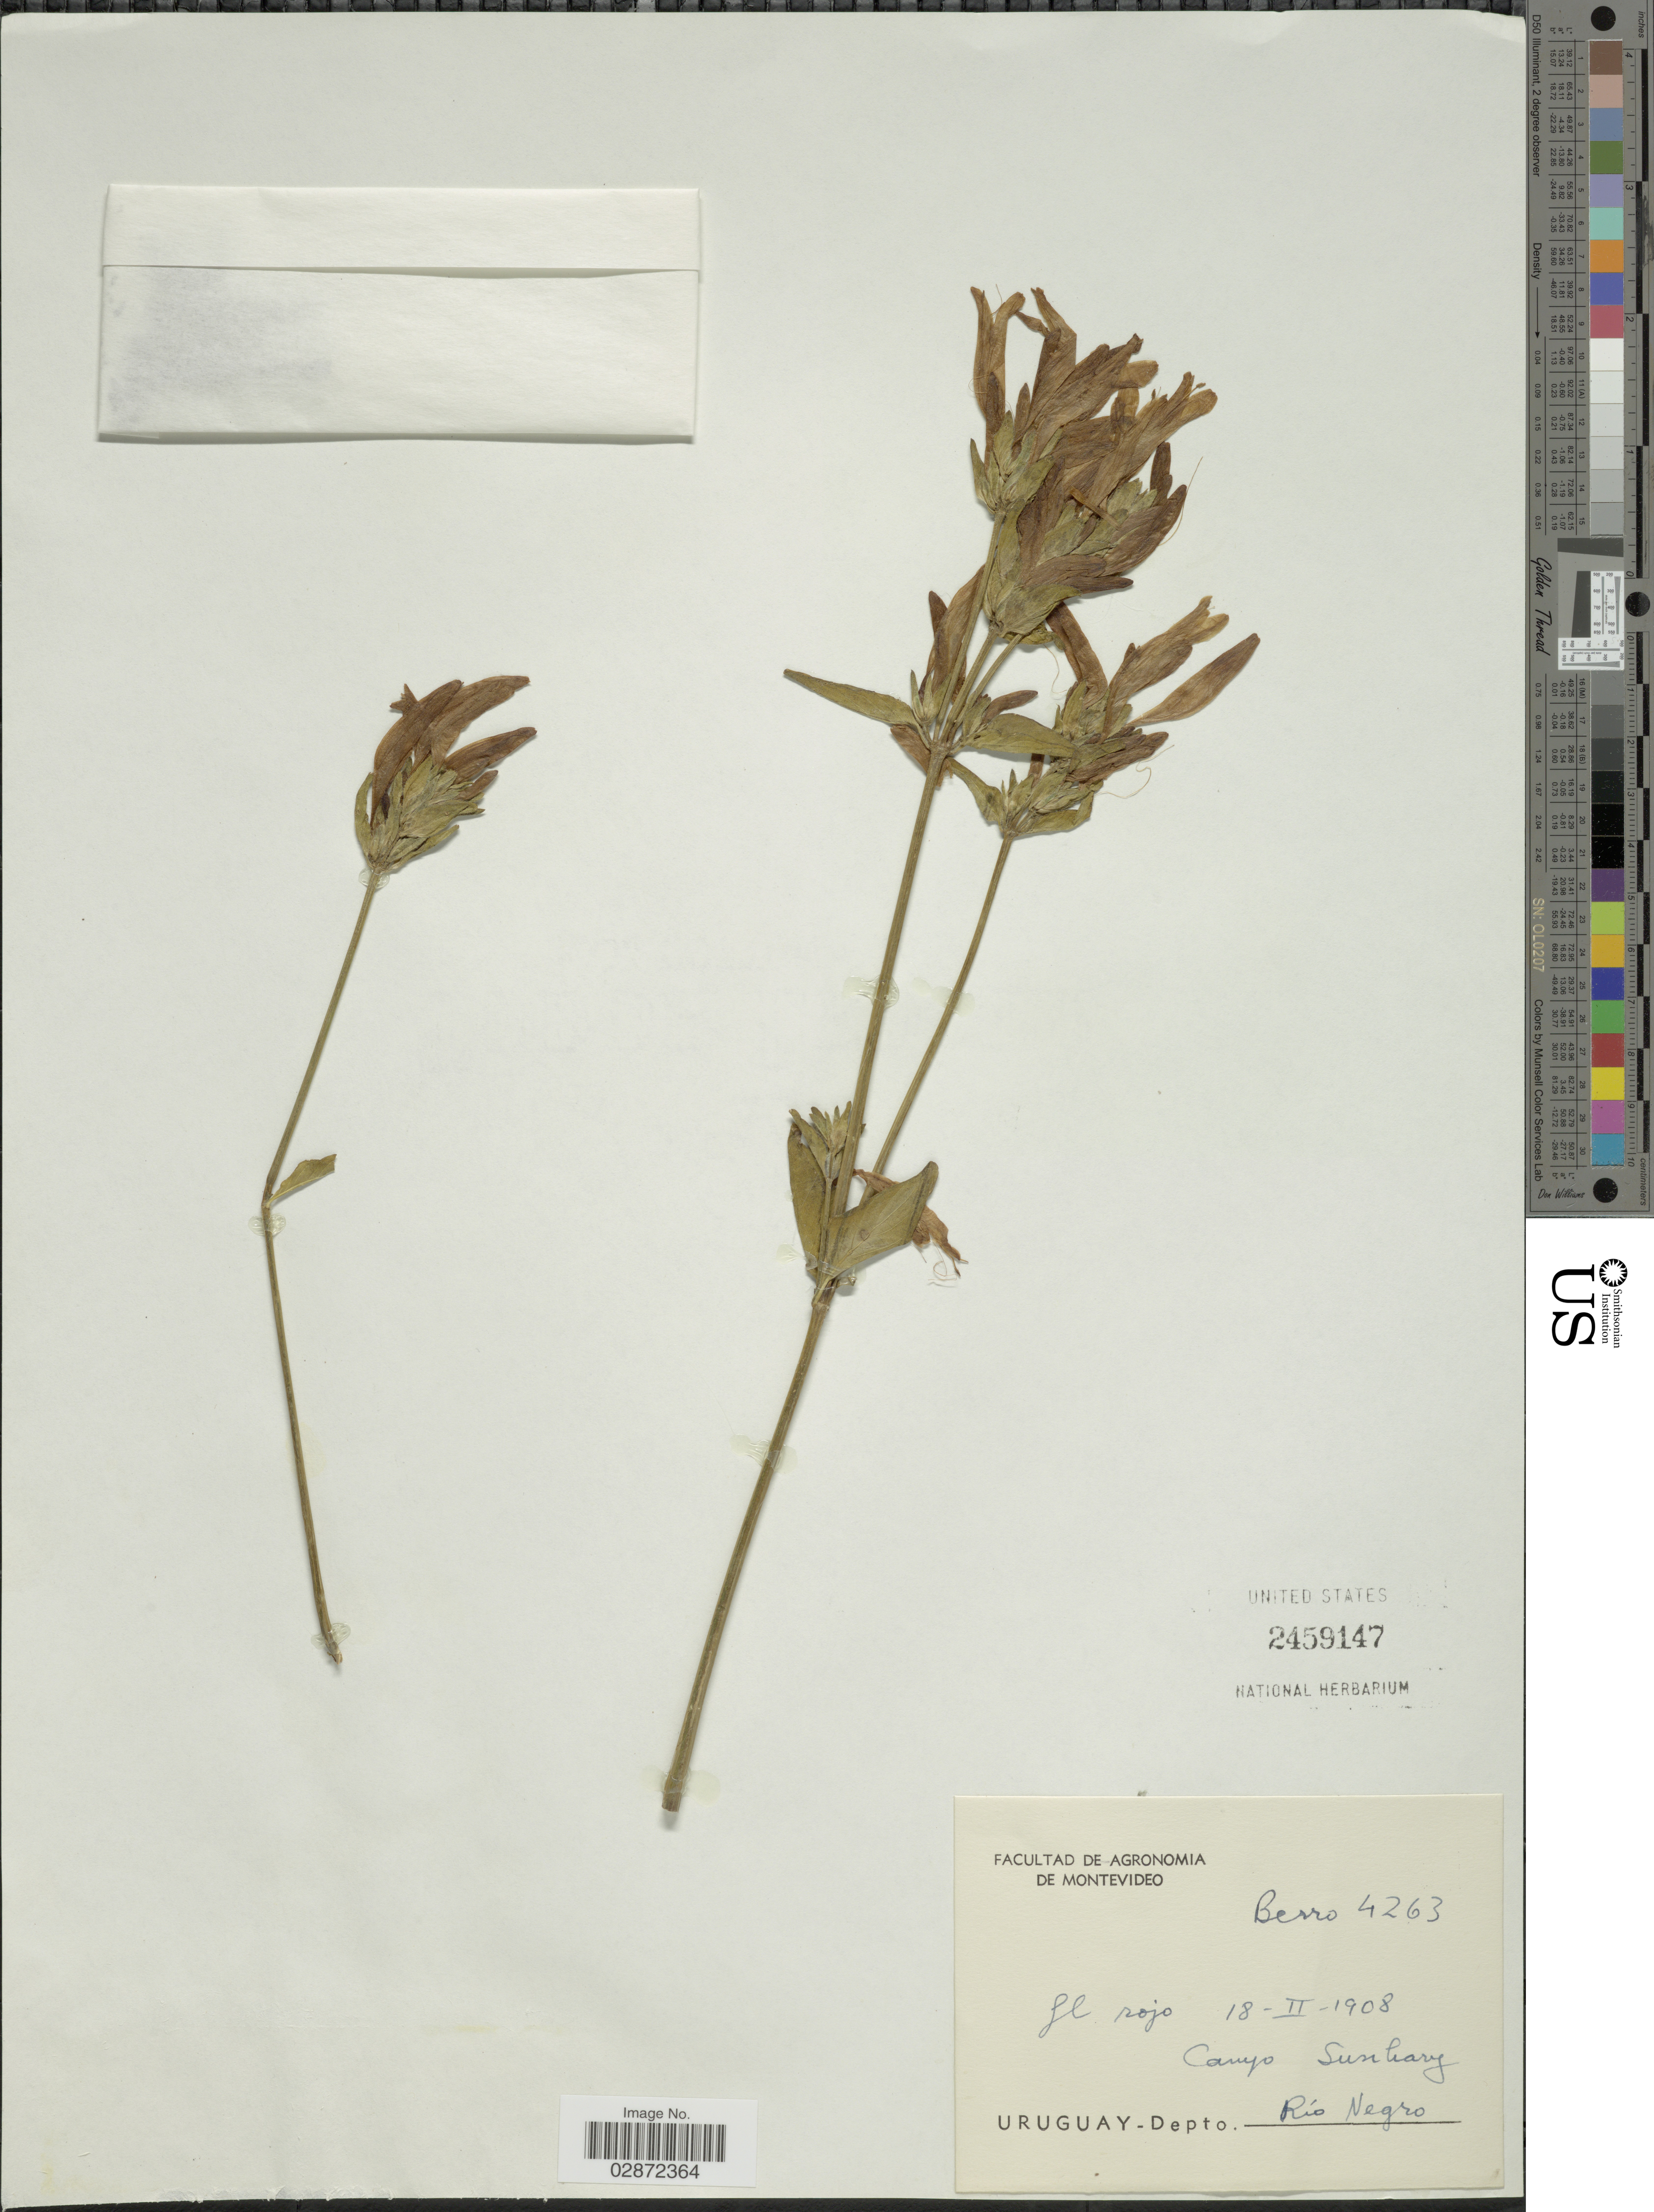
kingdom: Plantae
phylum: Tracheophyta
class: Magnoliopsida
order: Lamiales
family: Acanthaceae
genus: Dicliptera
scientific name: Dicliptera squarrosa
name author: Nees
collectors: Berro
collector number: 4263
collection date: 1908-02-18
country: Uruguay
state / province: Rio Negro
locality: Camp Sunbary. Depto. Río Negro.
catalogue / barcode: US 2459147